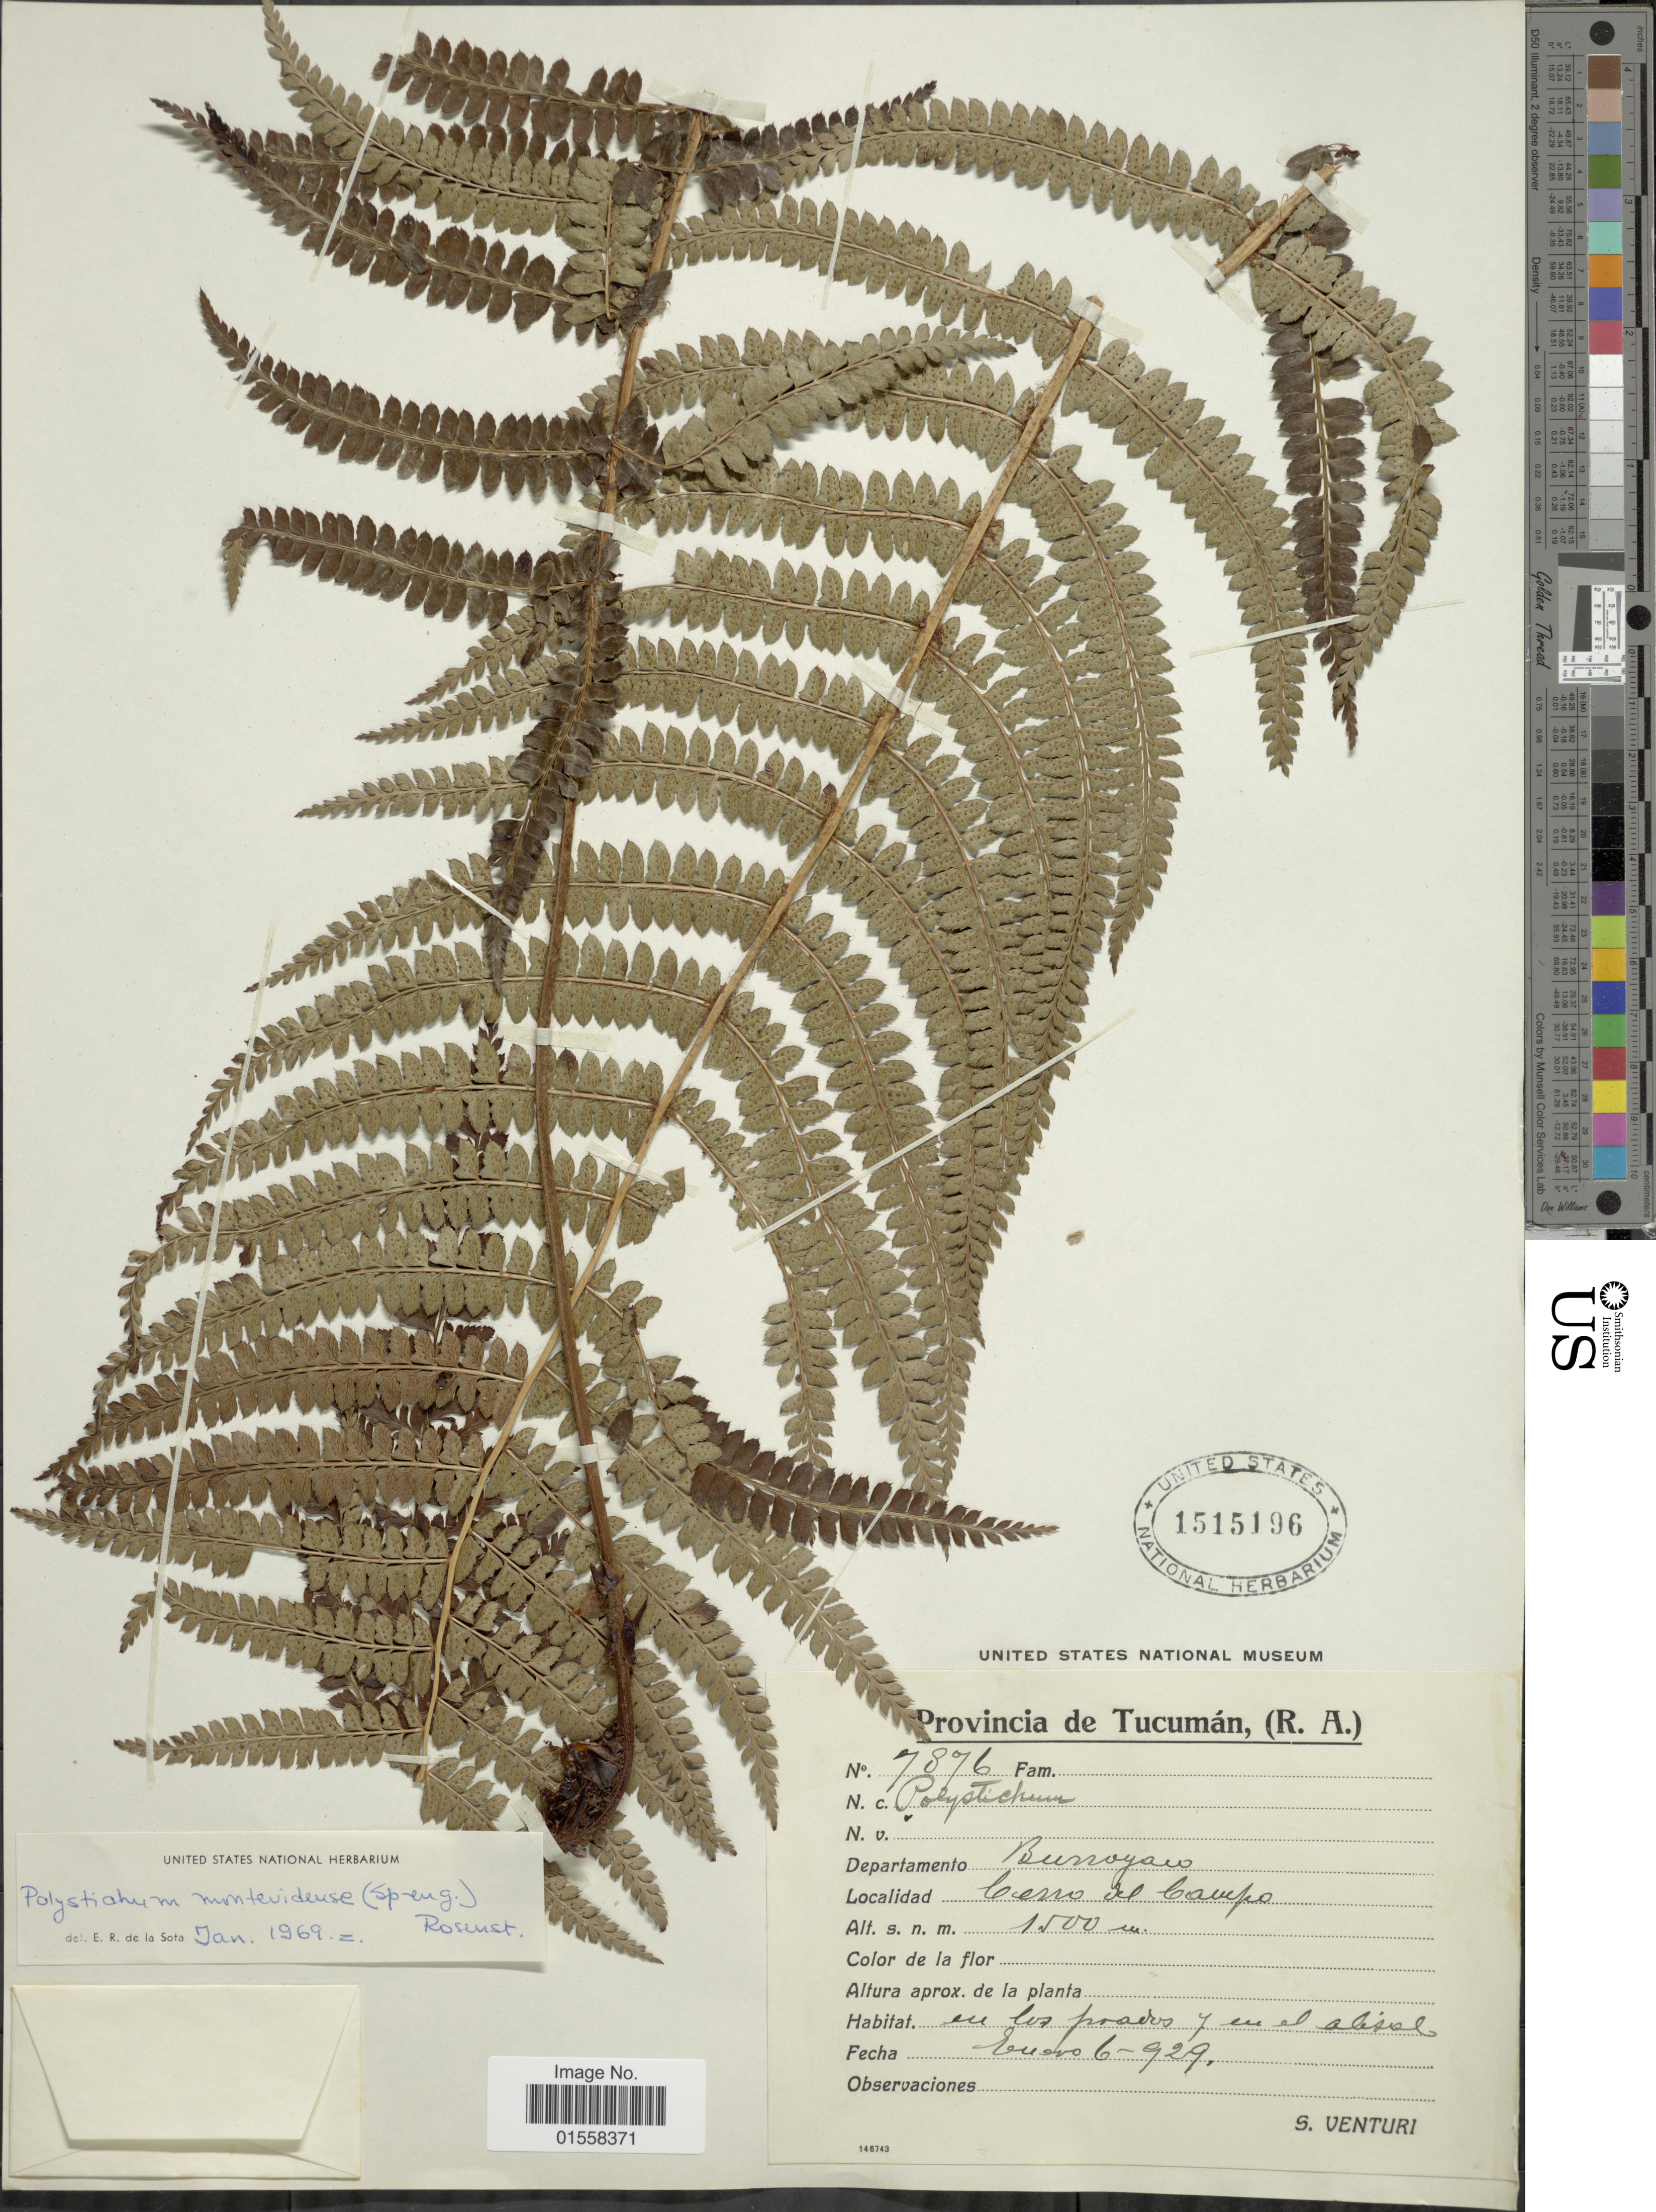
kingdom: Plantae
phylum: Tracheophyta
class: Polypodiopsida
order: Polypodiales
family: Dryopteridaceae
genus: Polystichum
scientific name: Polystichum montevidense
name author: (Spreng.) Rosenst.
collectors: S. Venturi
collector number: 7876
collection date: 1929-01-06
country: Argentina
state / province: Tucuman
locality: Provincia, (R. A.). Departemento, Burroyaco, Cerro del Campo.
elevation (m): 1500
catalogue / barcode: US 1515196